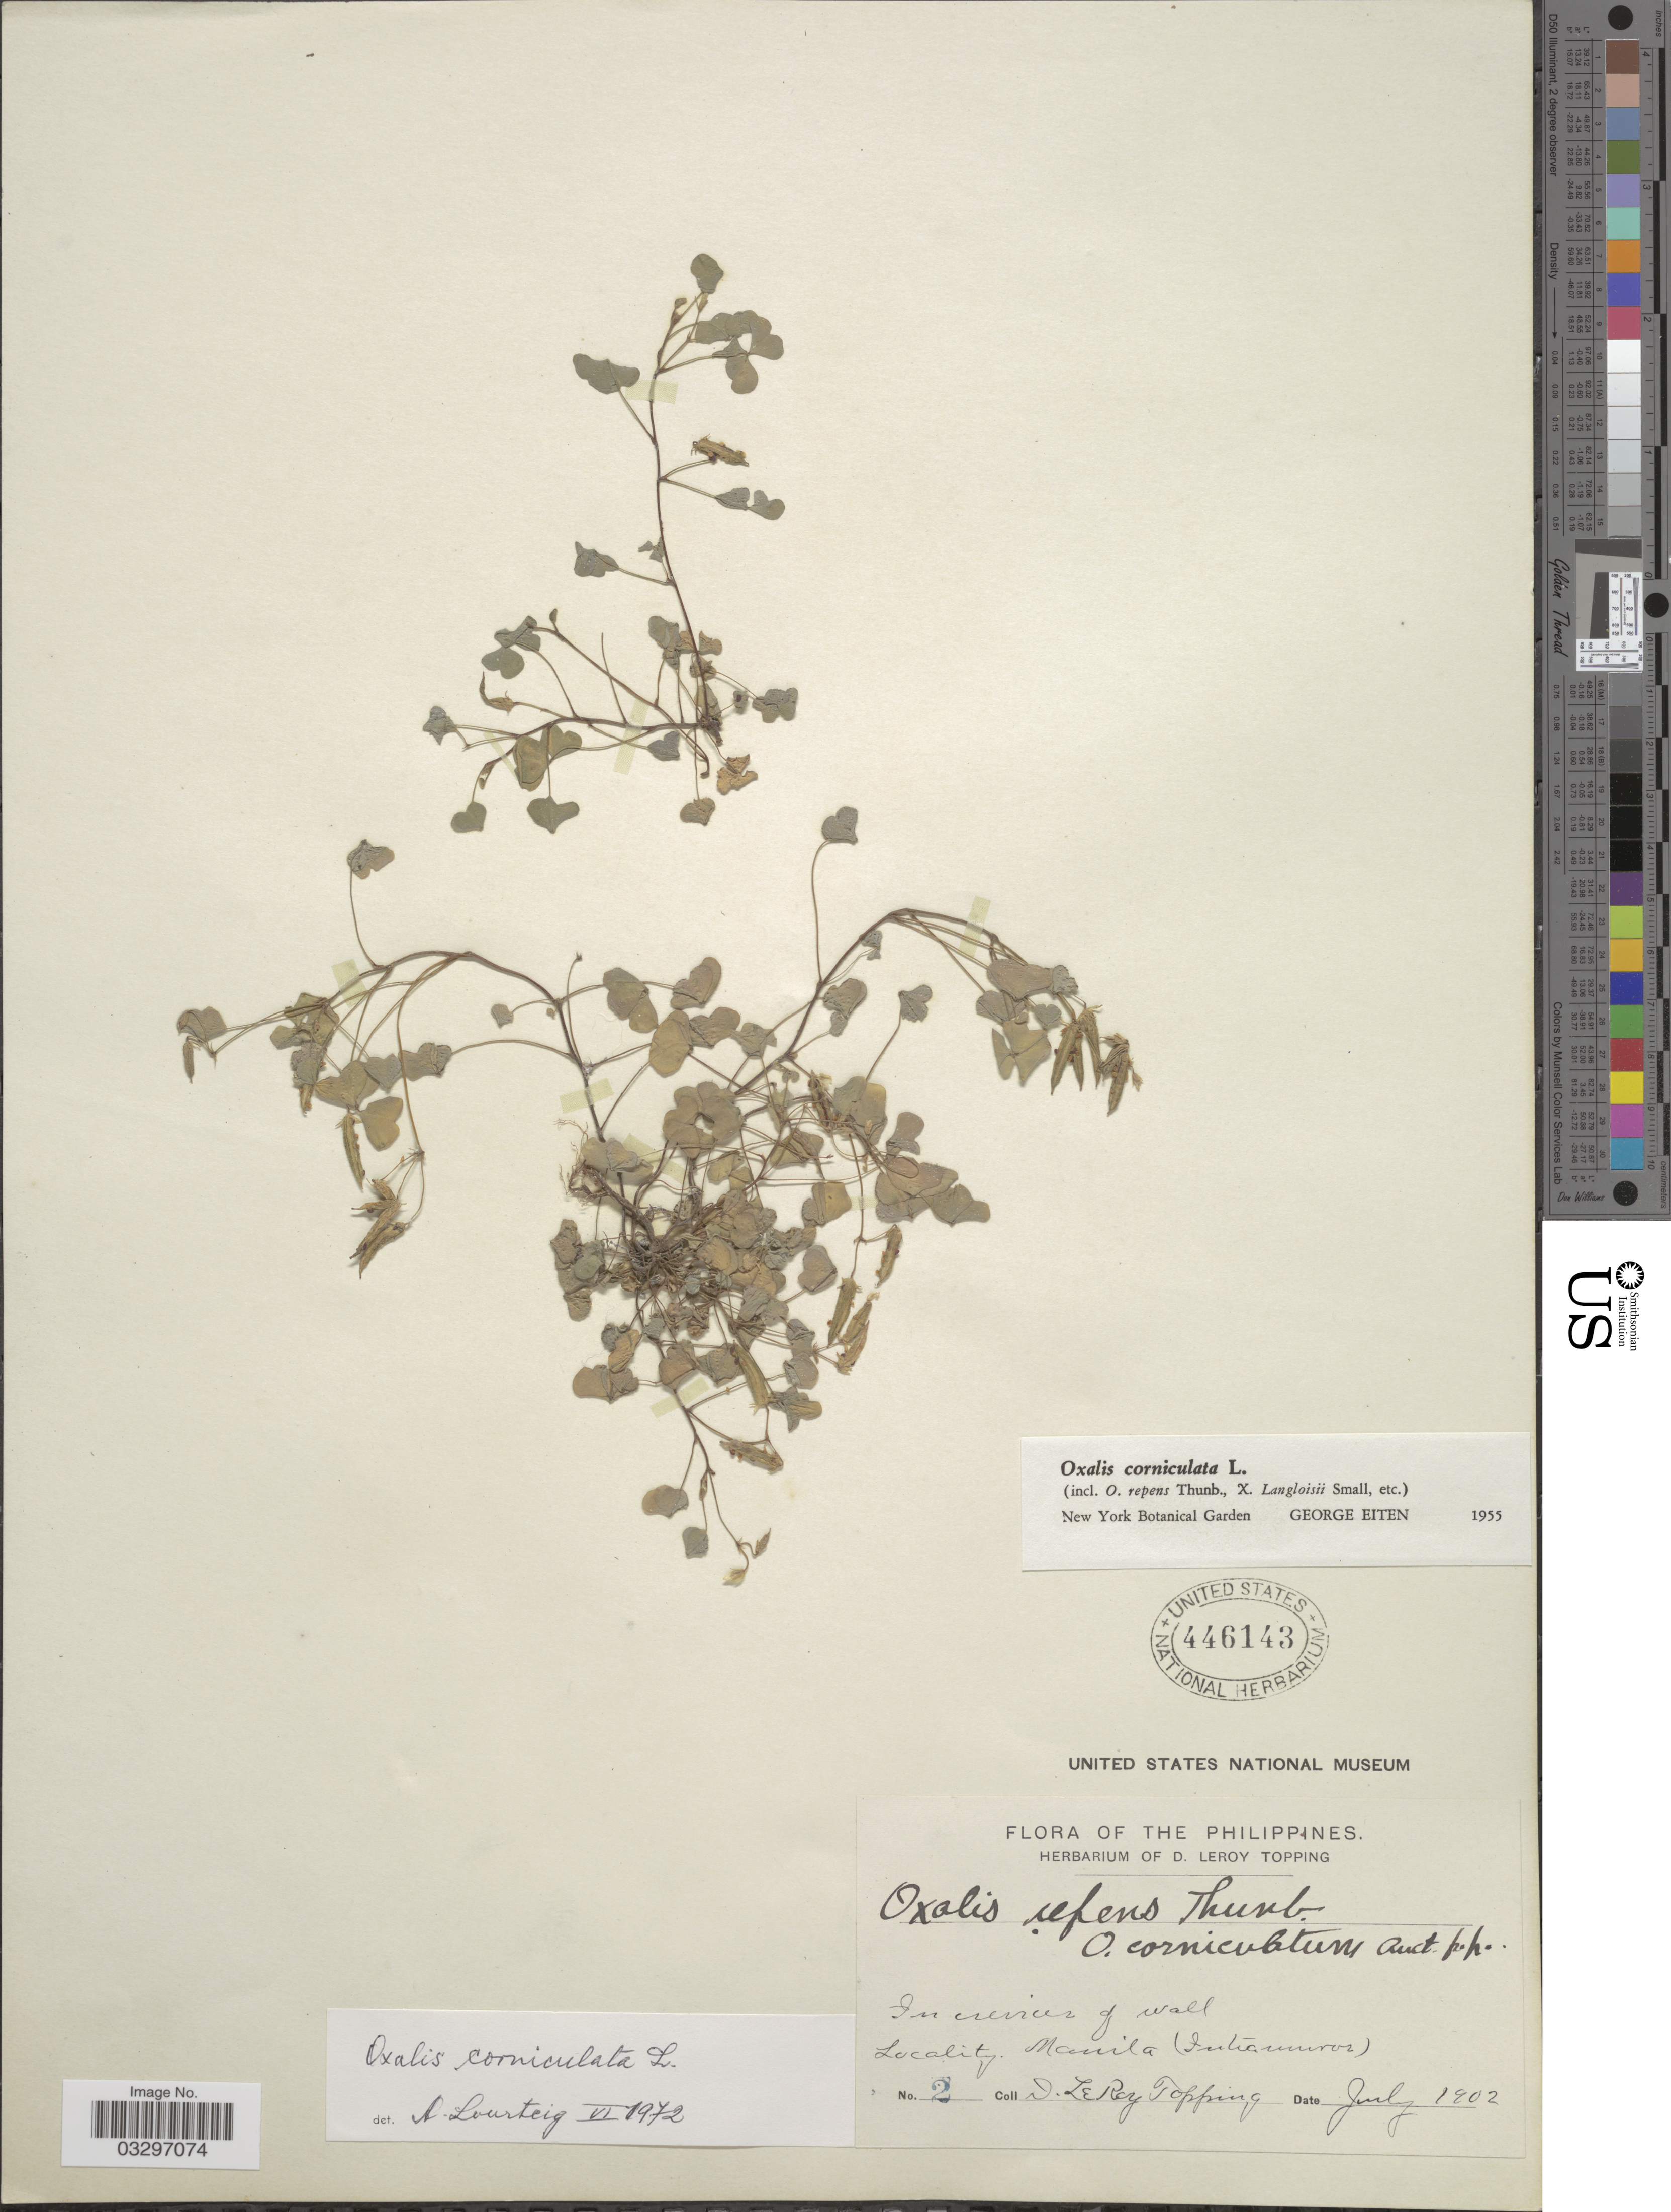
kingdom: Plantae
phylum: Tracheophyta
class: Magnoliopsida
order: Oxalidales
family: Oxalidaceae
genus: Oxalis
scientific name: Oxalis corniculata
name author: L.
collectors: D. L. Topping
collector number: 2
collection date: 1902-07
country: Philippines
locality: Manila (Intramuros).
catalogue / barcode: US 446143